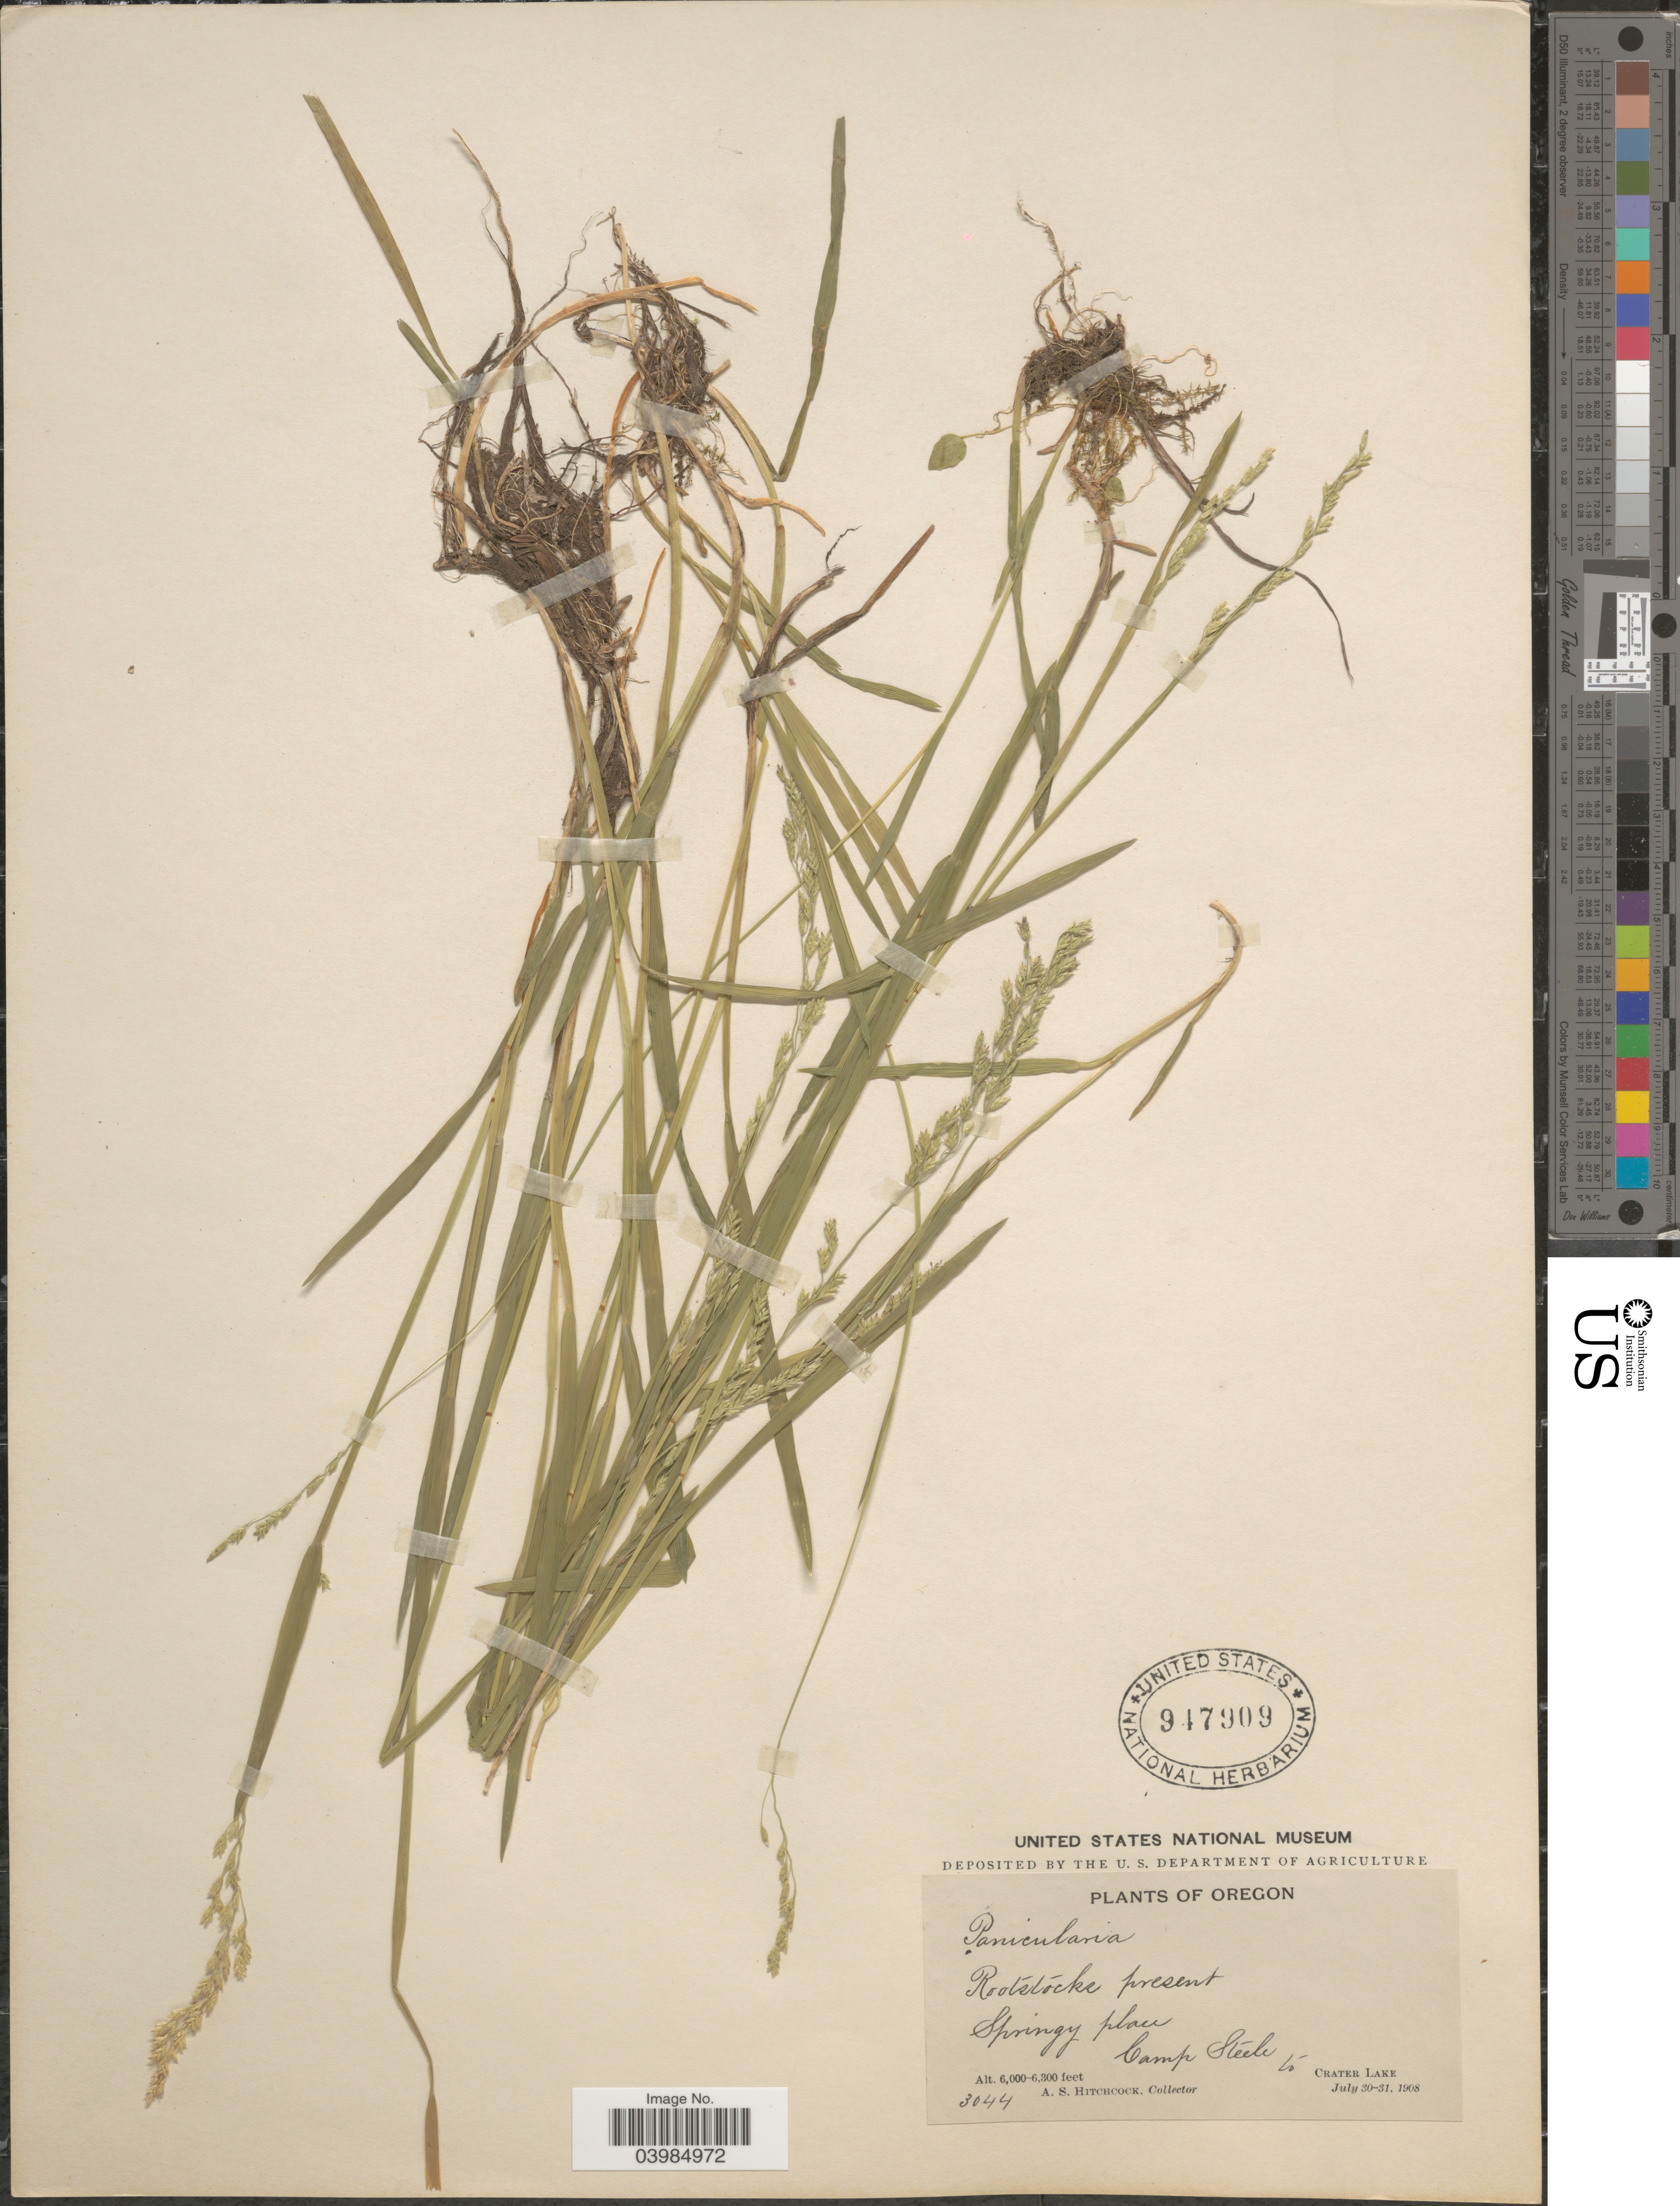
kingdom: Plantae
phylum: Tracheophyta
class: Liliopsida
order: Poales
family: Poaceae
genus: Glyceria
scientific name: Glyceria sp.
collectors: A. S. Hitchcock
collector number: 3044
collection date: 1908-07-30/1908-07-31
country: United States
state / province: Oregon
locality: Springy place. Camp Steele to Crater Lake.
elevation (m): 1829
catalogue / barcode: US 947909